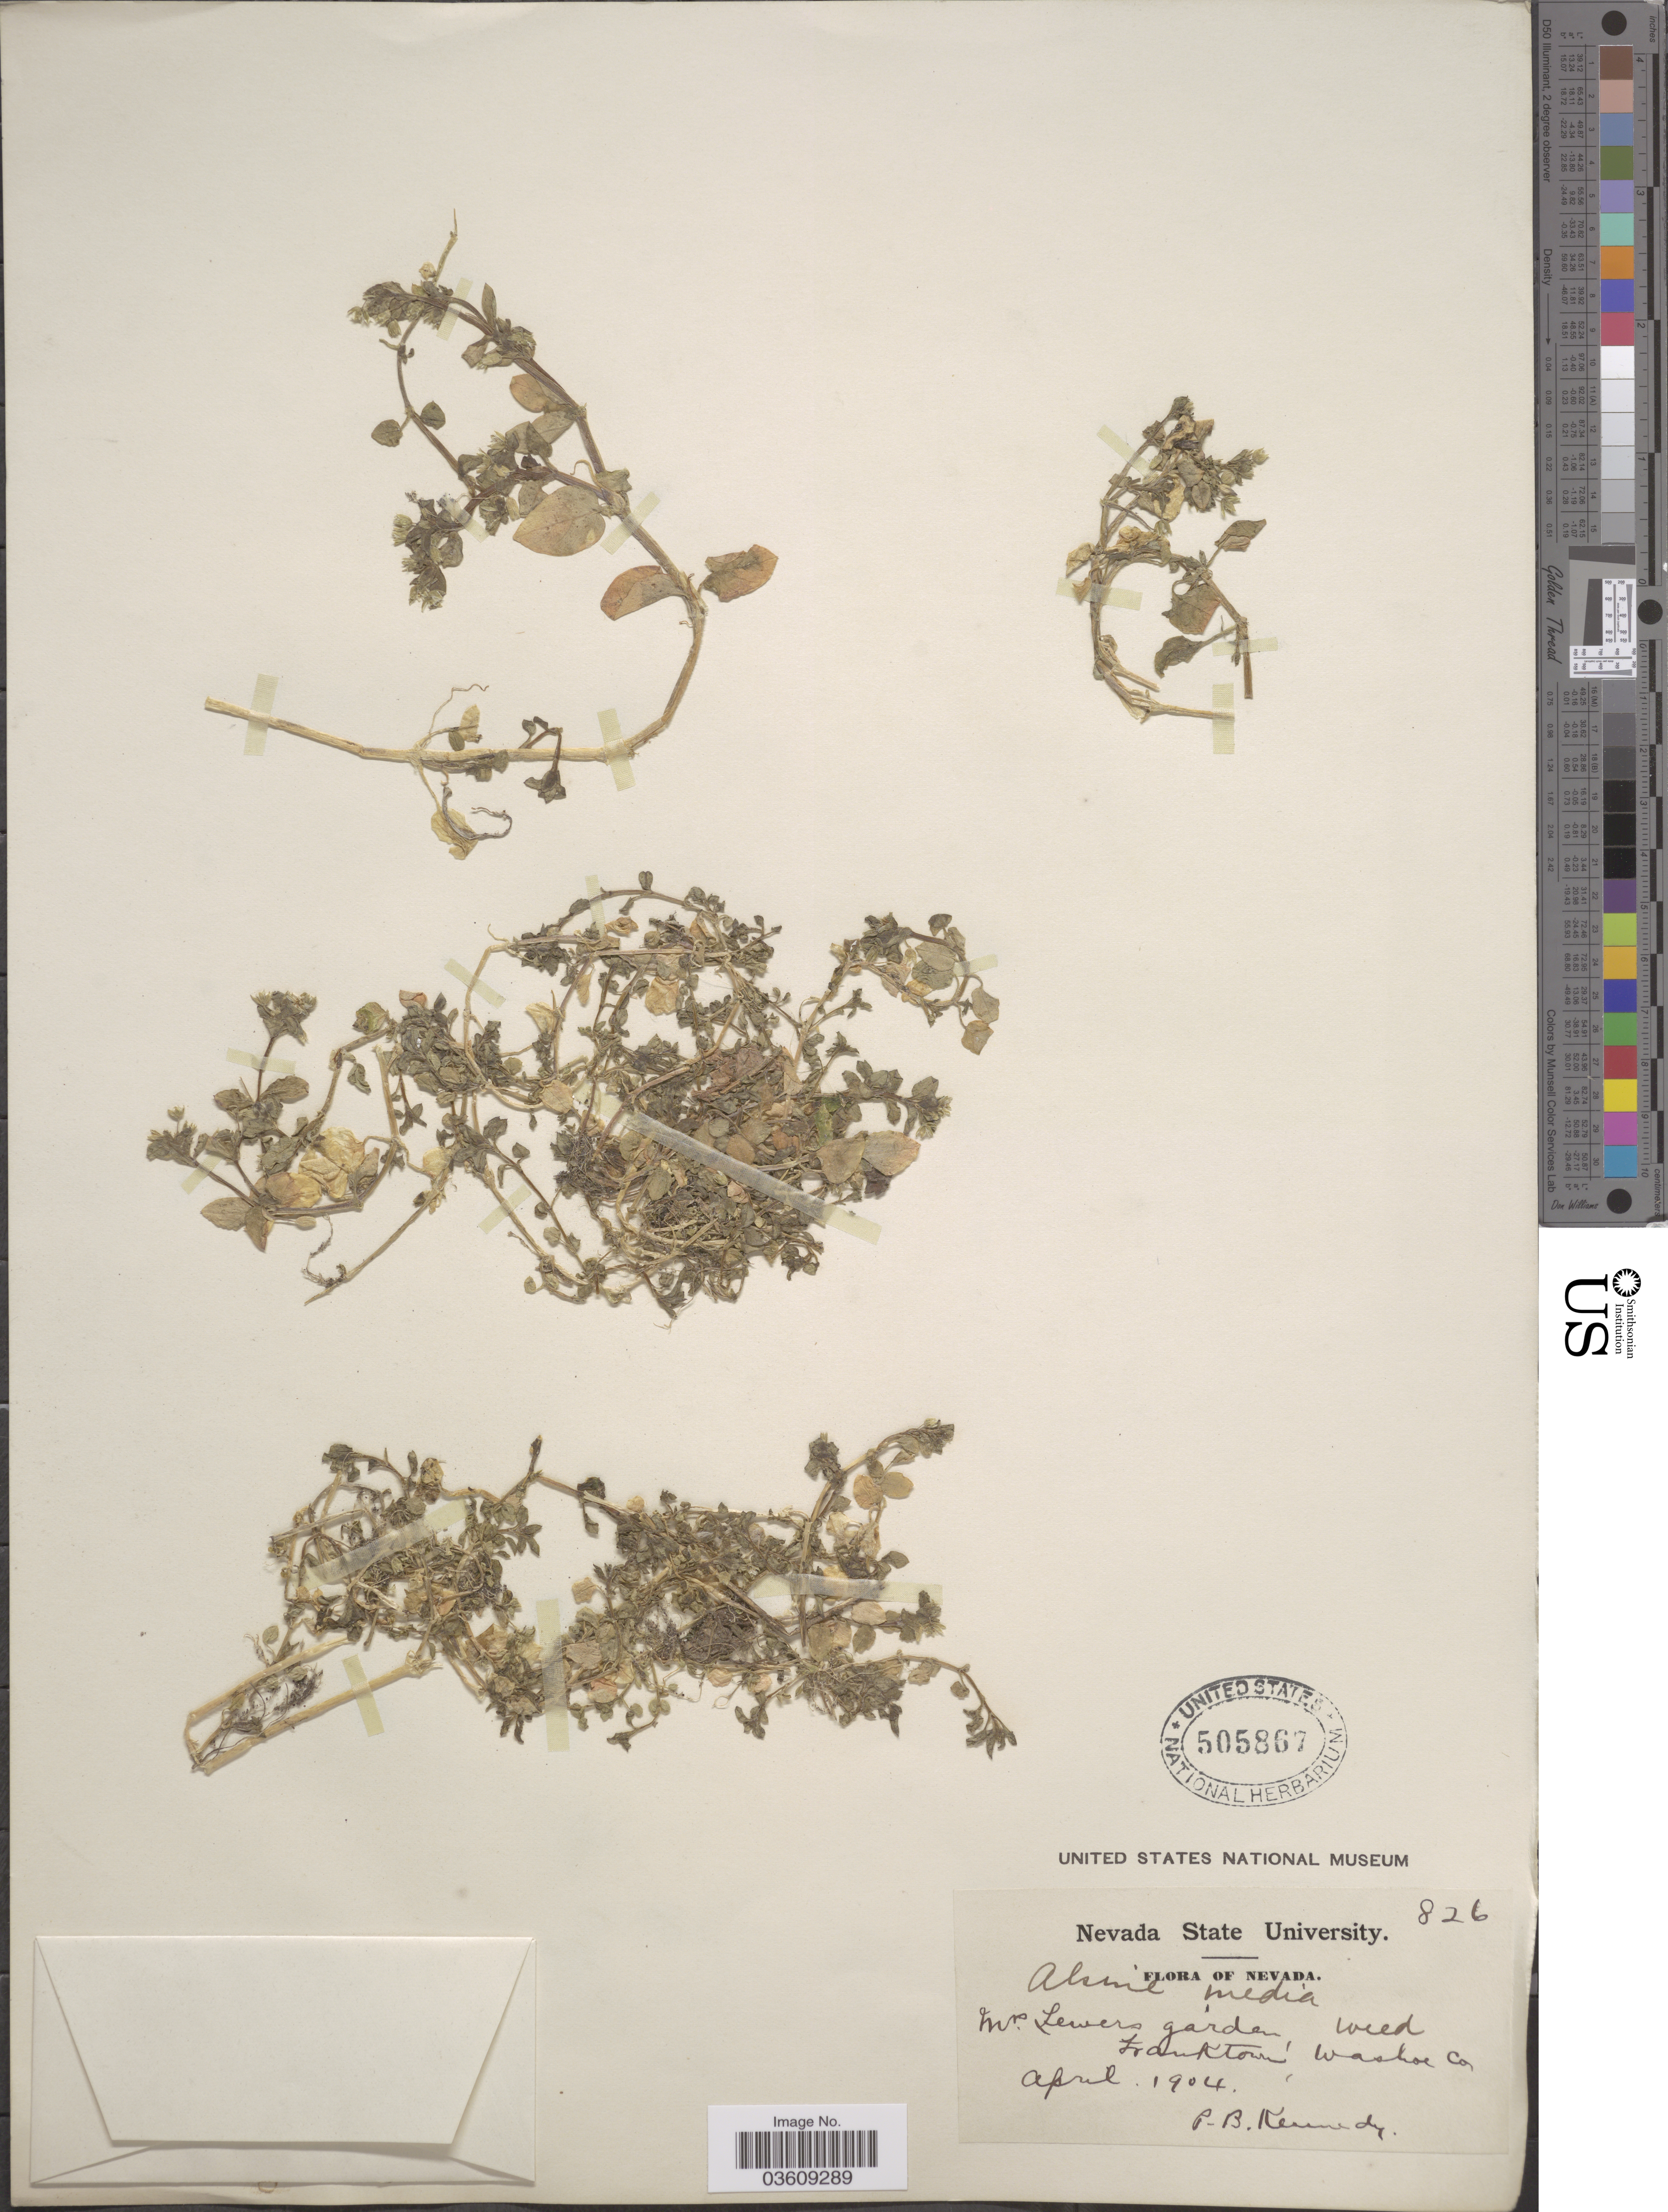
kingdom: Plantae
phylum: Tracheophyta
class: Magnoliopsida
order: Caryophyllales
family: Caryophyllaceae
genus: Stellaria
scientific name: Stellaria media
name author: (L.) Vill.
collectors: P. B. Kennedy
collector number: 826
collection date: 1904-04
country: United States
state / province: Nevada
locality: Mrs. Lewers garden. Frankton, Washoe Co.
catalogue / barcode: US 505867